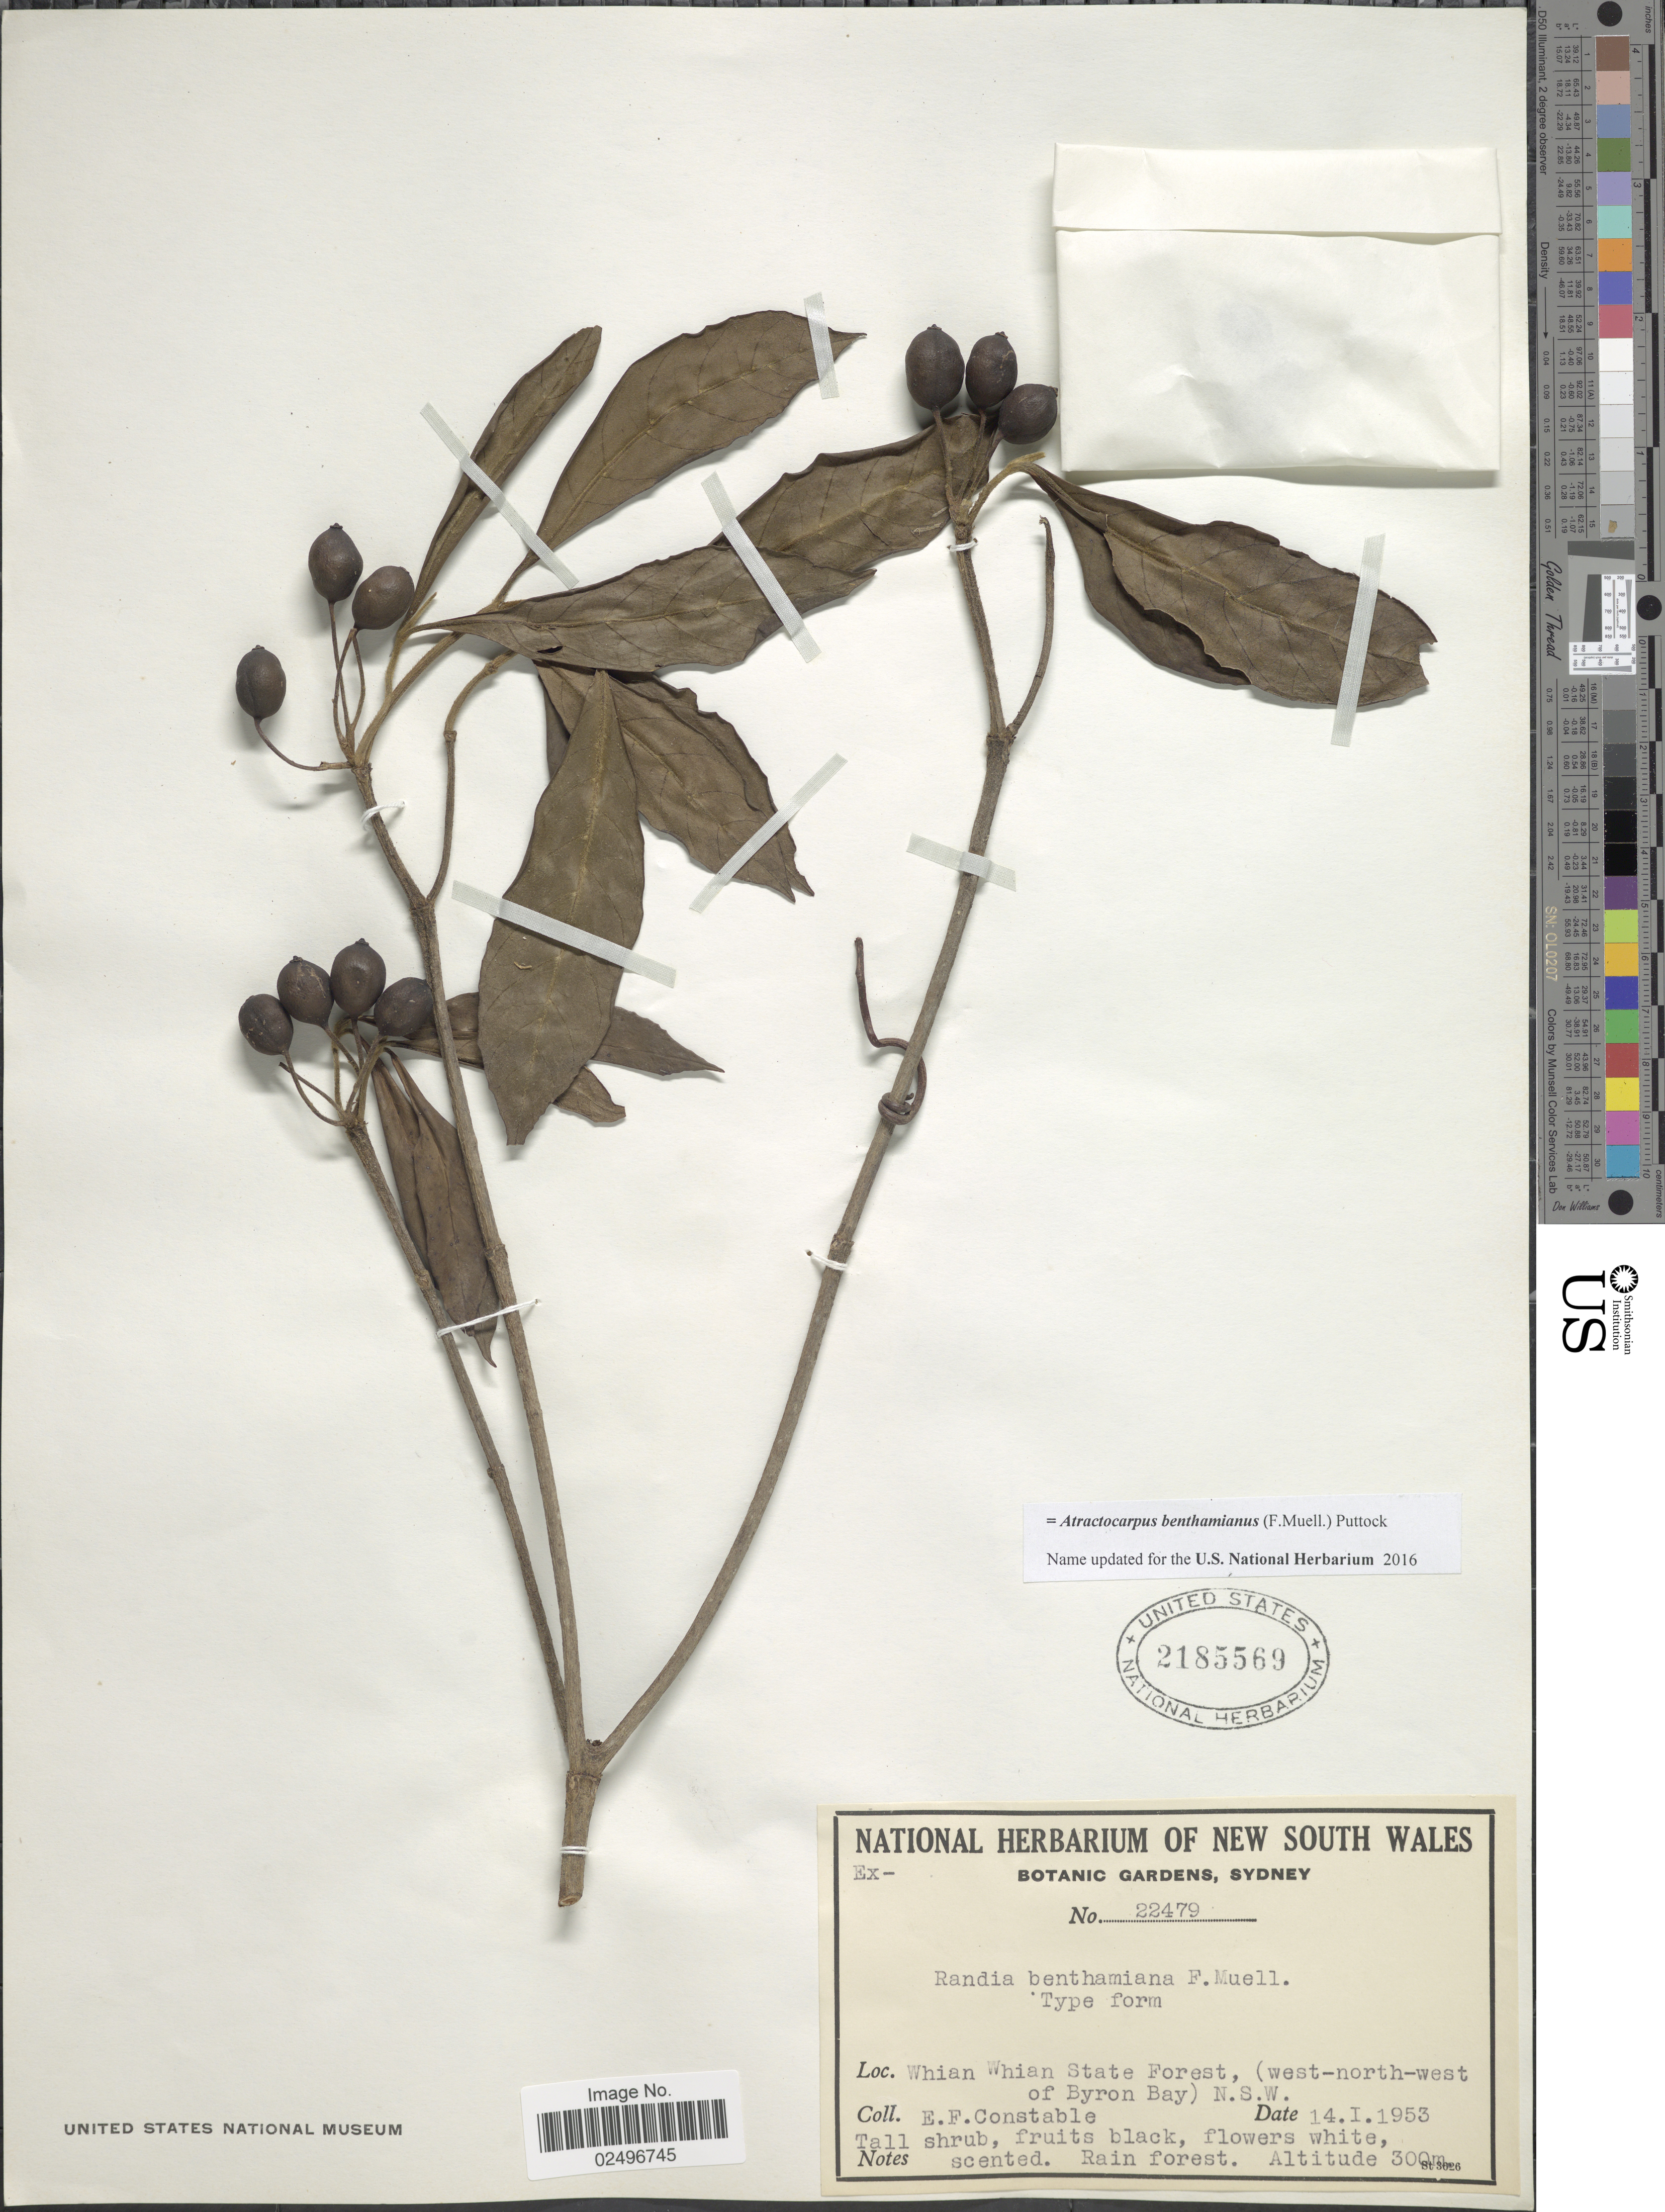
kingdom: Plantae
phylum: Tracheophyta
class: Magnoliopsida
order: Gentianales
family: Rubiaceae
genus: Atractocarpus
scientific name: Atractocarpus benthamianus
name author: (F. Muell.) Puttock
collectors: E. F. Constable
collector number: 22479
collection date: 1953-01-14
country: Australia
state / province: New South Wales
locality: Whian Whian State Forest (West-north-west of Byron Bay), N. S. W.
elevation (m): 300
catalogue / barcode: US 2185569